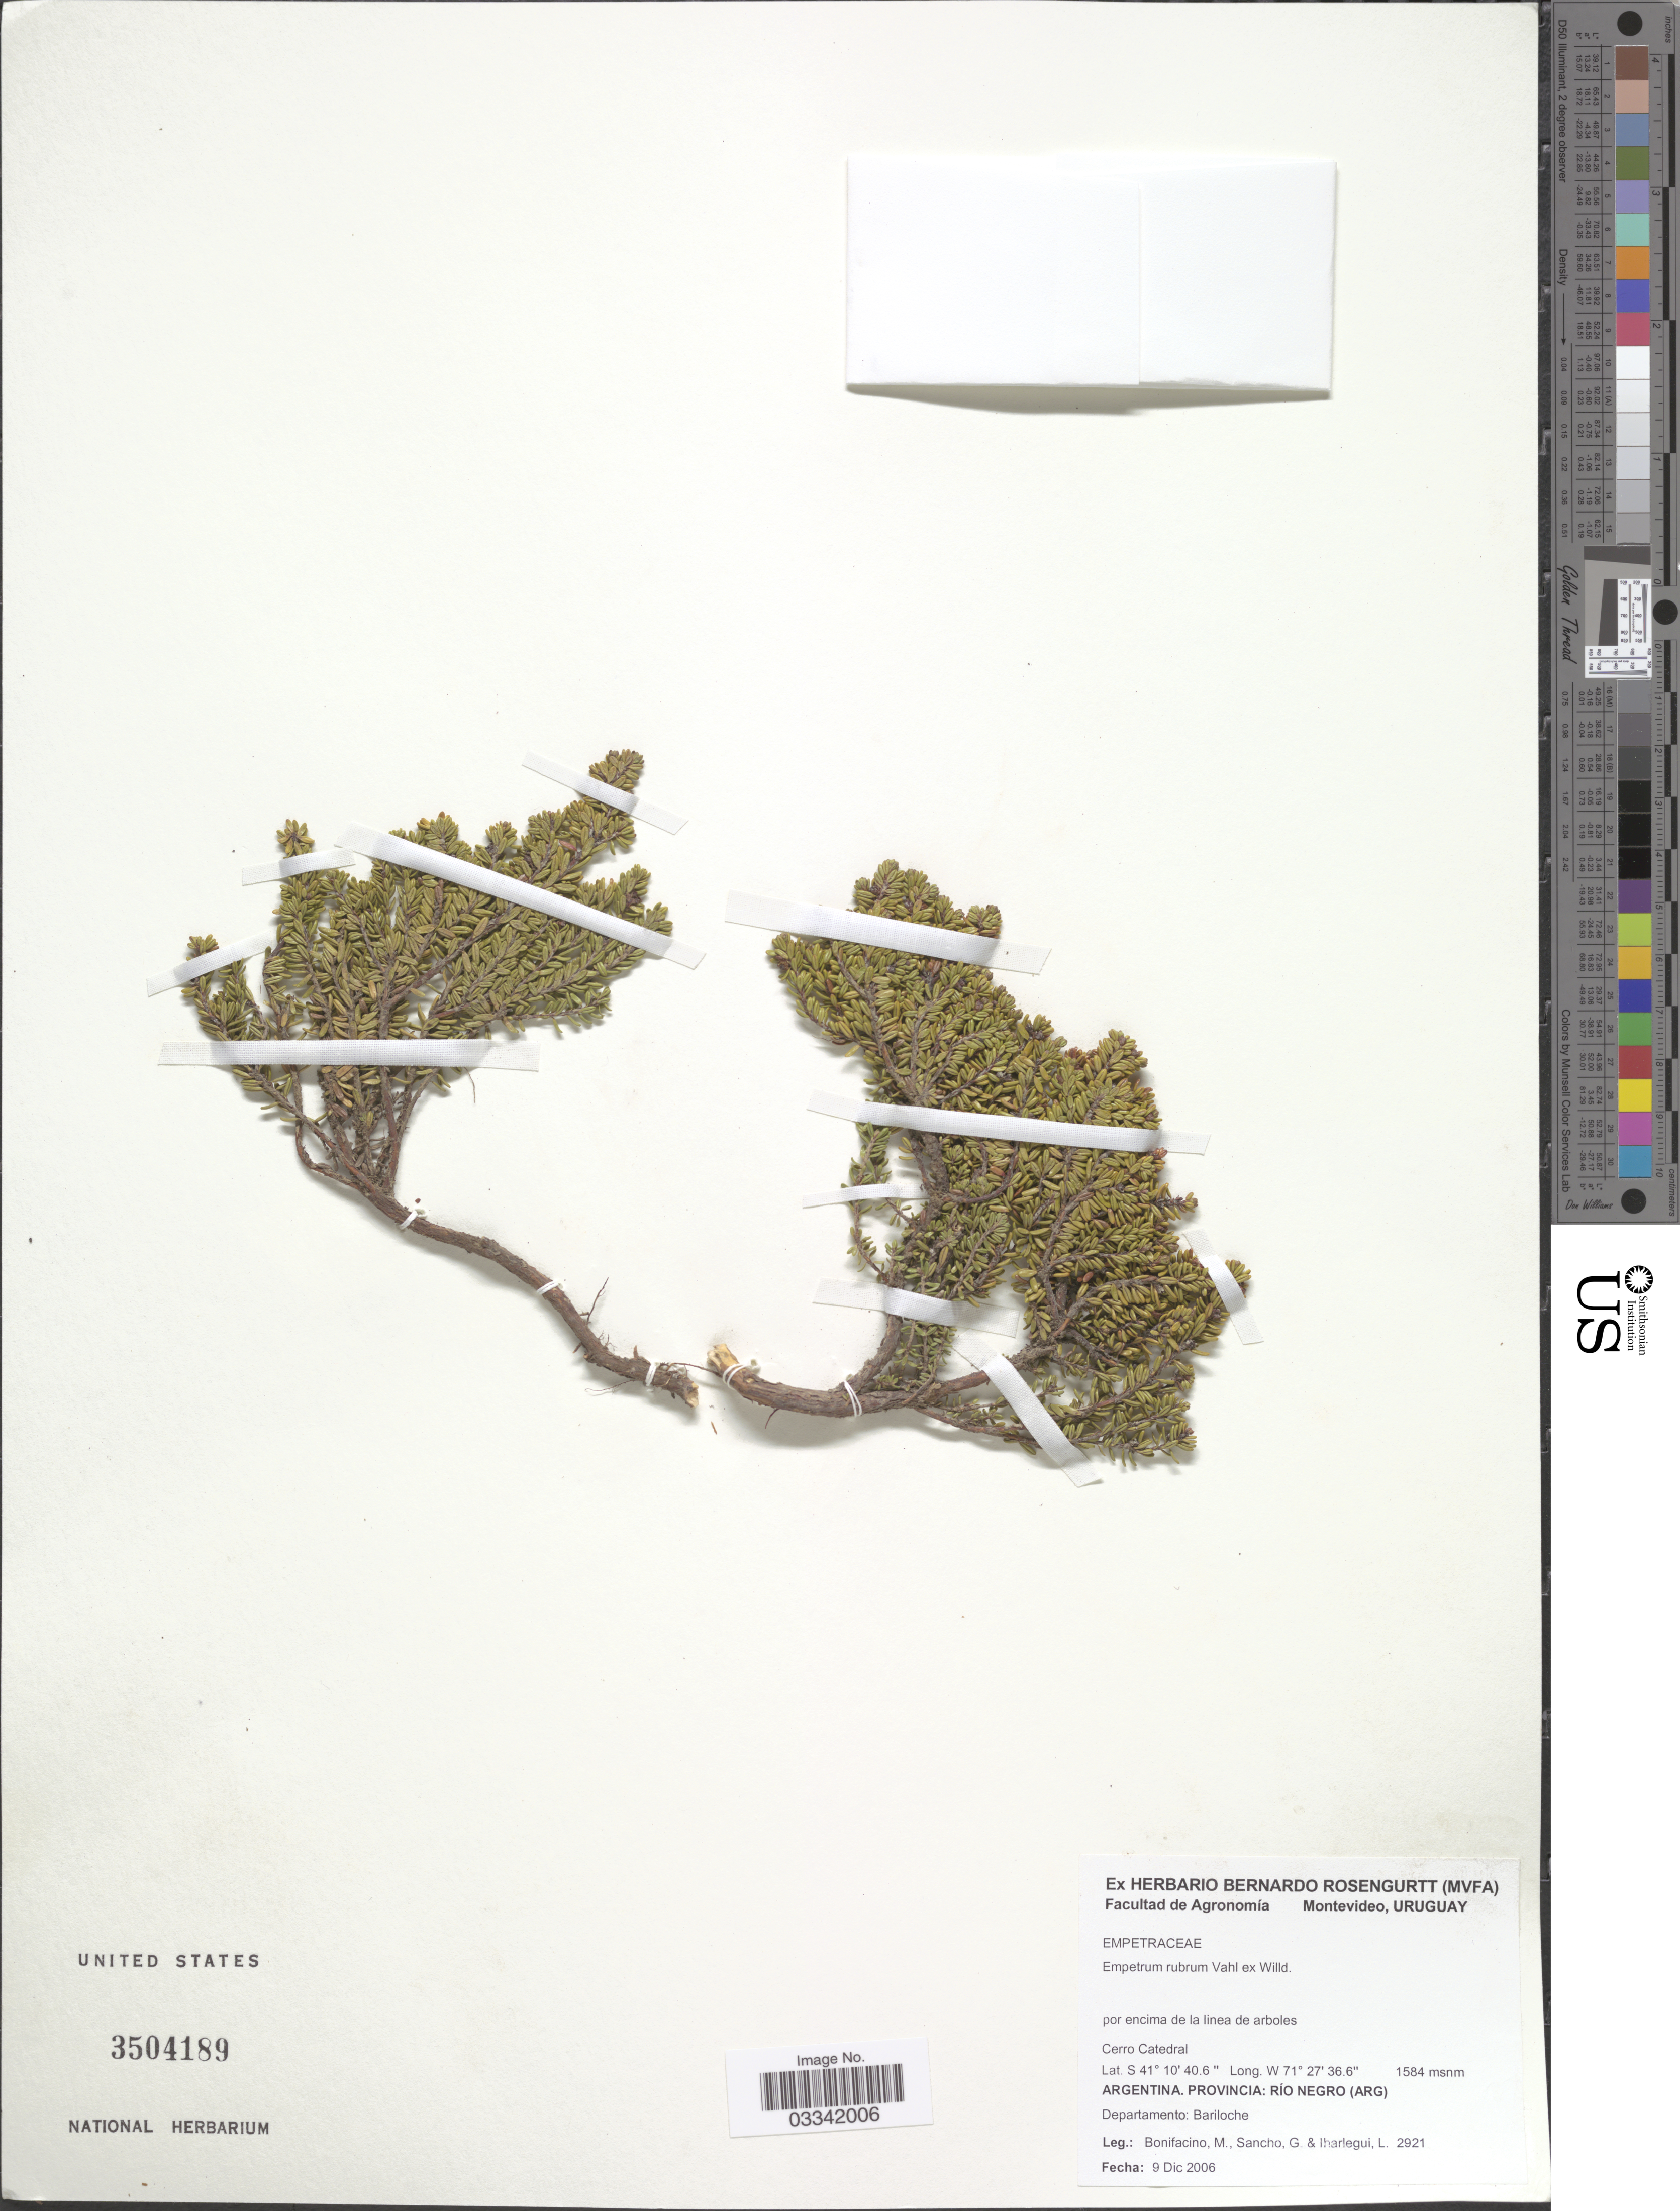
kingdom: Plantae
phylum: Tracheophyta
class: Magnoliopsida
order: Ericales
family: Ericaceae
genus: Empetrum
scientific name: Empetrum rubrum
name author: Vahl ex Willd.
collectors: M. Bonifacino, M. L. Sancho & L. Iharlegui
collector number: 2921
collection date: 2006-12-09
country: Argentina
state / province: Rio Negro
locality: Cerro Catedral, Departamento: Bariloche.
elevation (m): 1584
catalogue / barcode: US 3504189